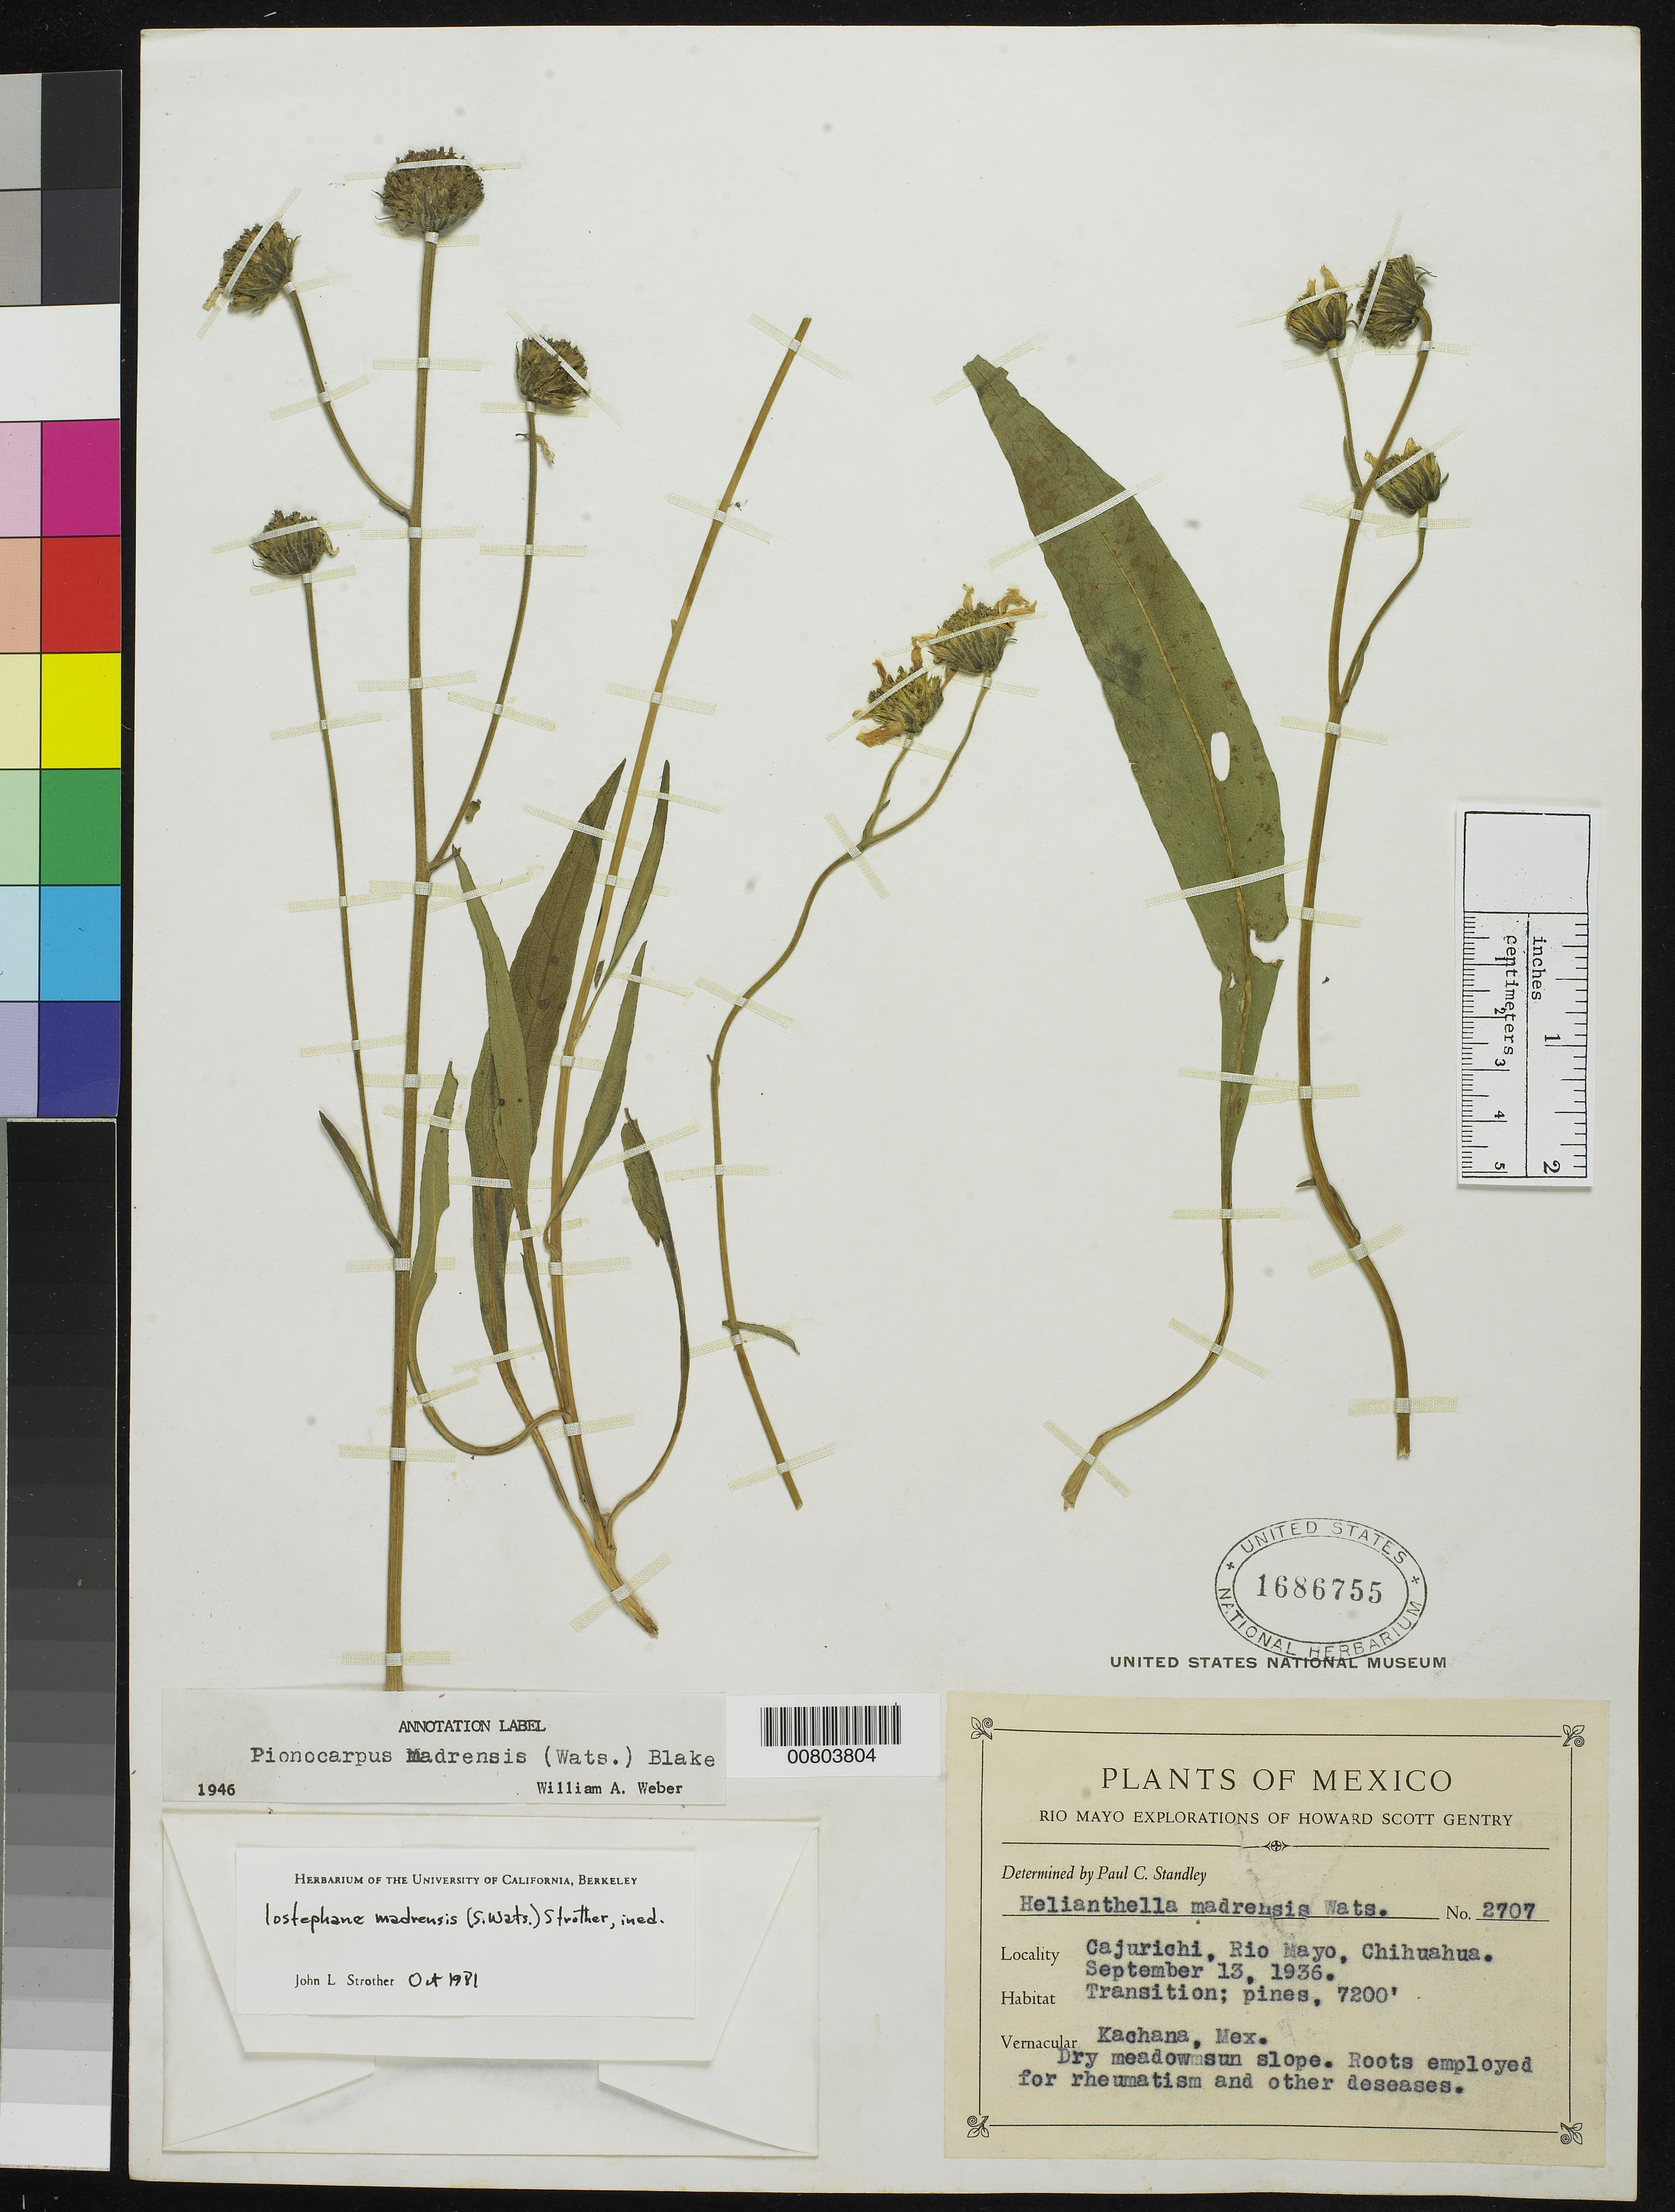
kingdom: Plantae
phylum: Tracheophyta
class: Magnoliopsida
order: Asterales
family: Asteraceae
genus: Iostephane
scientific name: Iostephane madrensis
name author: (S. Watson) Strother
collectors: H. S. Gentry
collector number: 2707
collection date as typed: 13 Sep 1936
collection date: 1936-09-13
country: Mexico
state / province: Chihuahua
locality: Cajurichi, Rio Mayo, Chihuahua.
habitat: Transition; Pines. Dry meadow sun slope.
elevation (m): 2195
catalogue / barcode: US 1686755